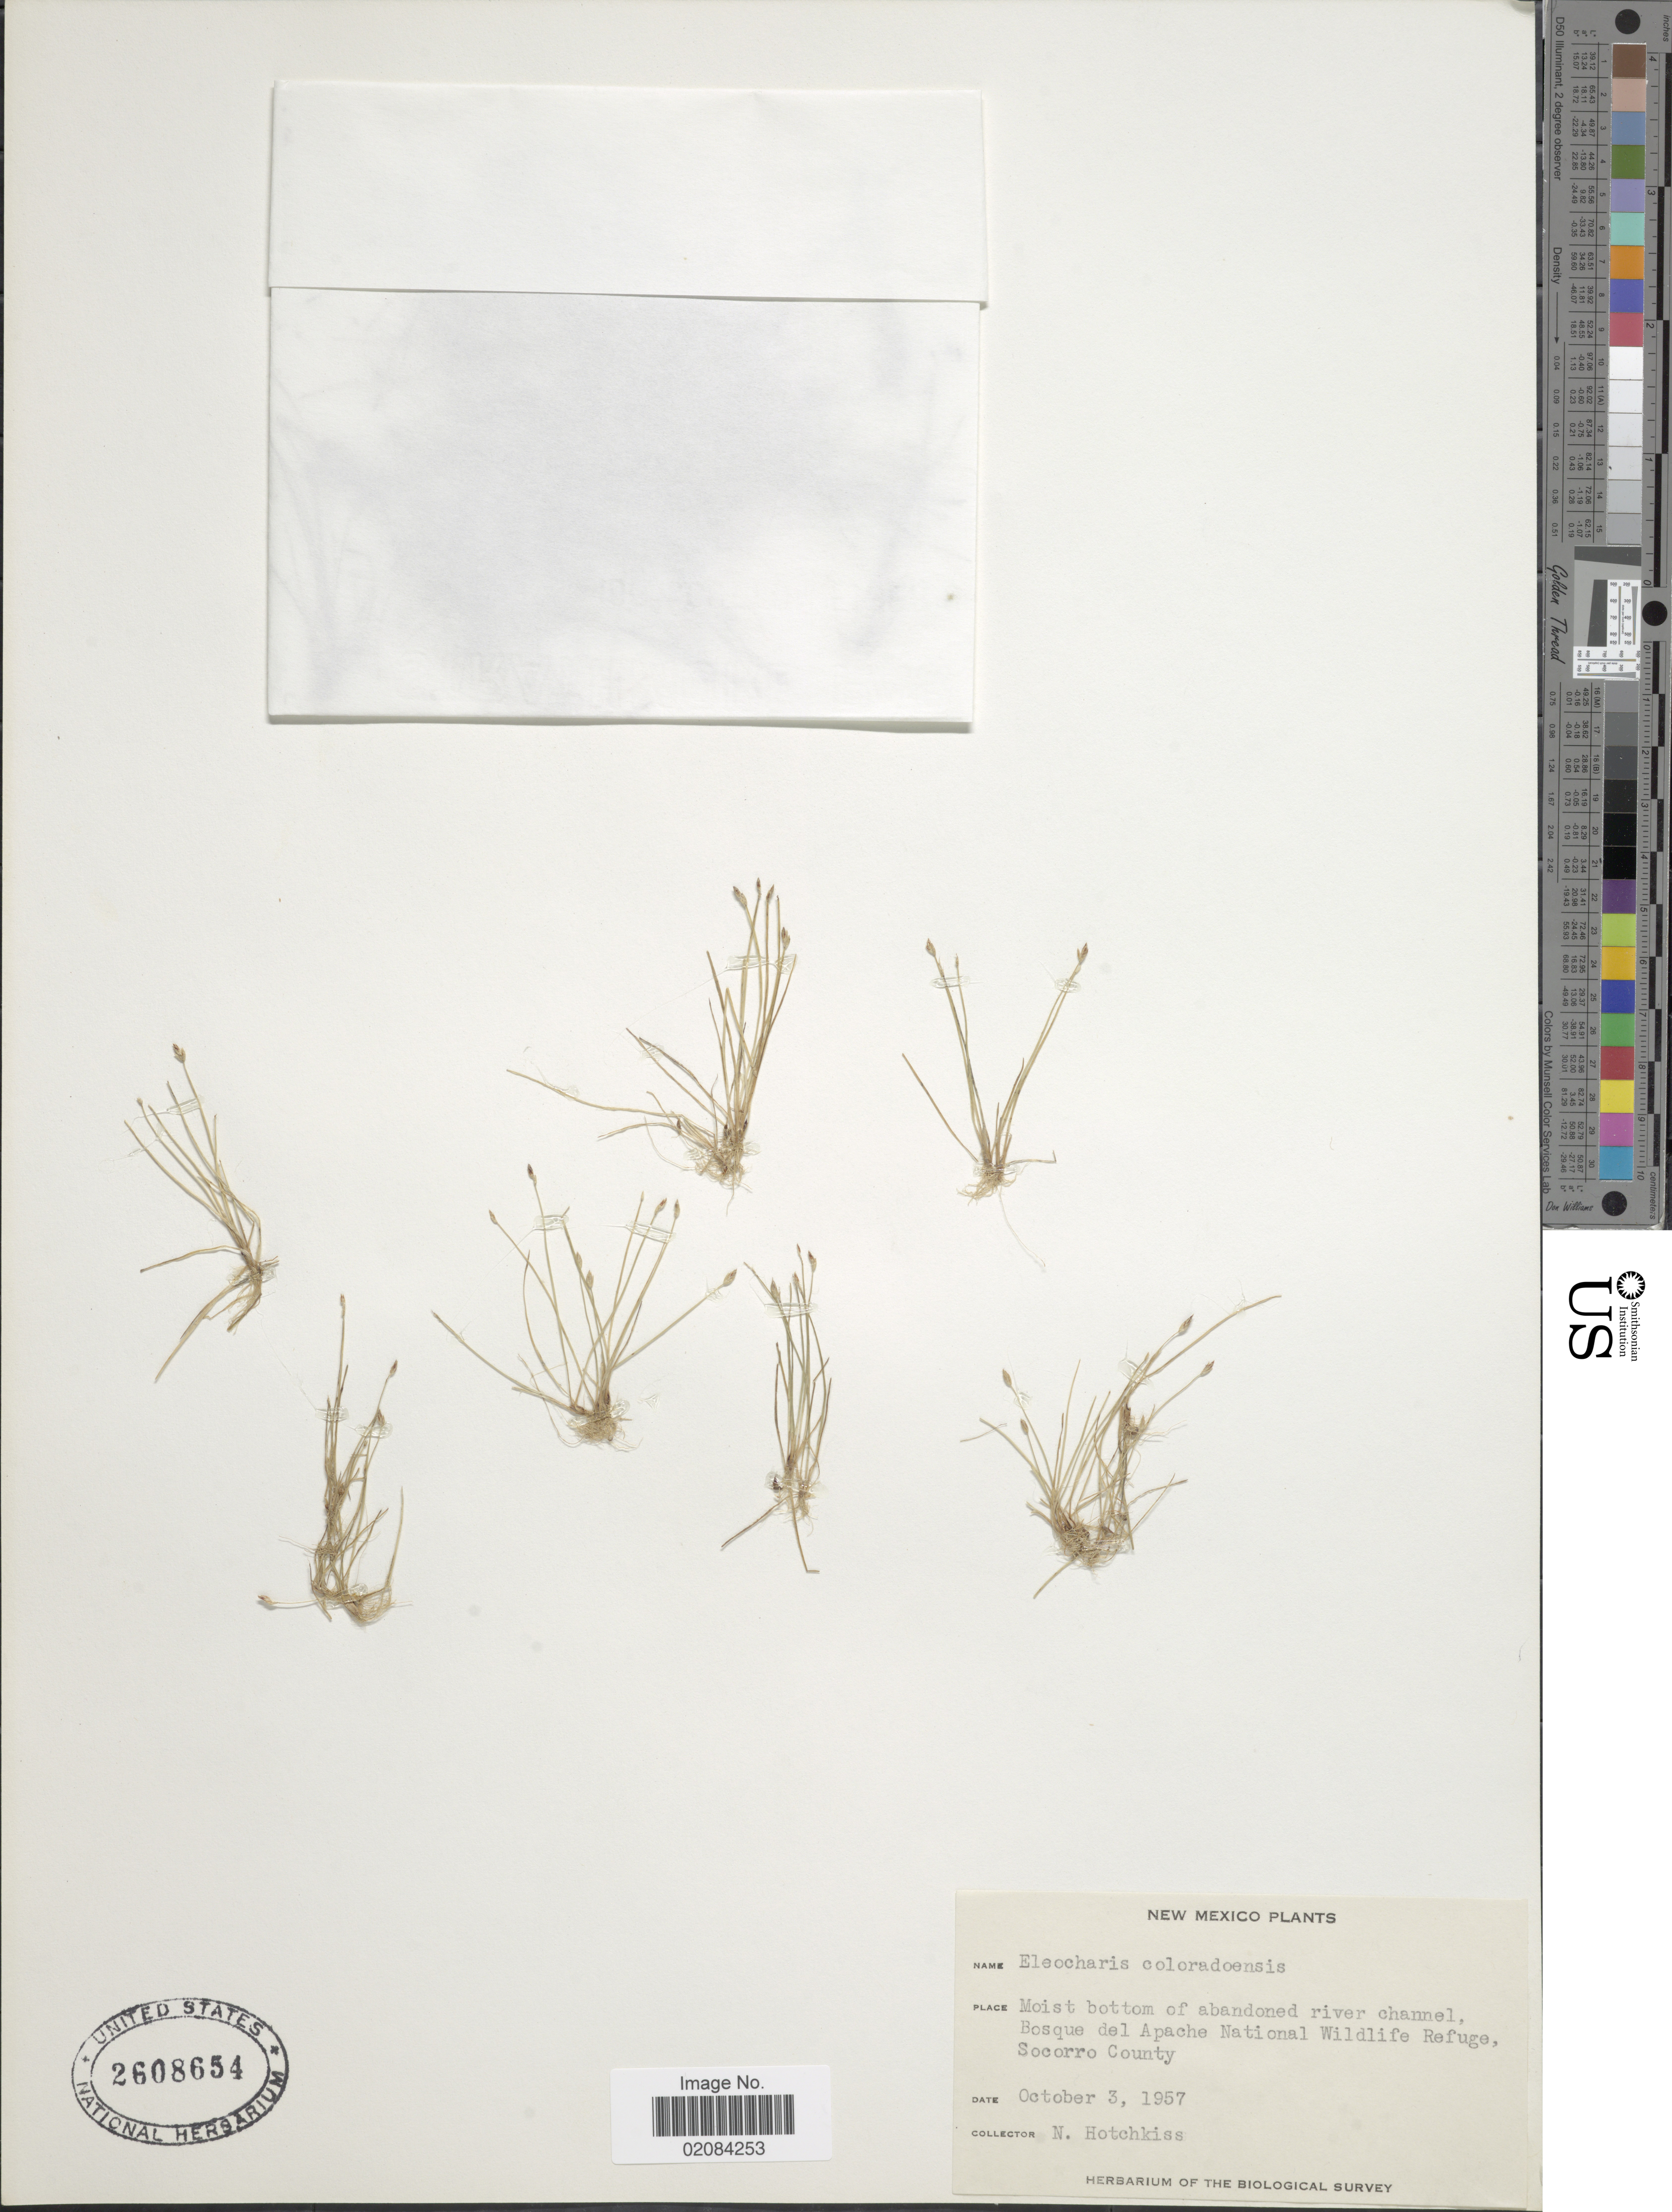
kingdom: Plantae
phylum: Tracheophyta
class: Liliopsida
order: Poales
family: Cyperaceae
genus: Eleocharis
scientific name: Eleocharis coloradoensis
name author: (Britton) Gilly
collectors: N. Hotchkiss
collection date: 1957-10-03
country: United States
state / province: New Mexico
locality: New Mexico. Bosque del Apache National Wildlife Refuge Socorro County.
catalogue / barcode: US 2608654